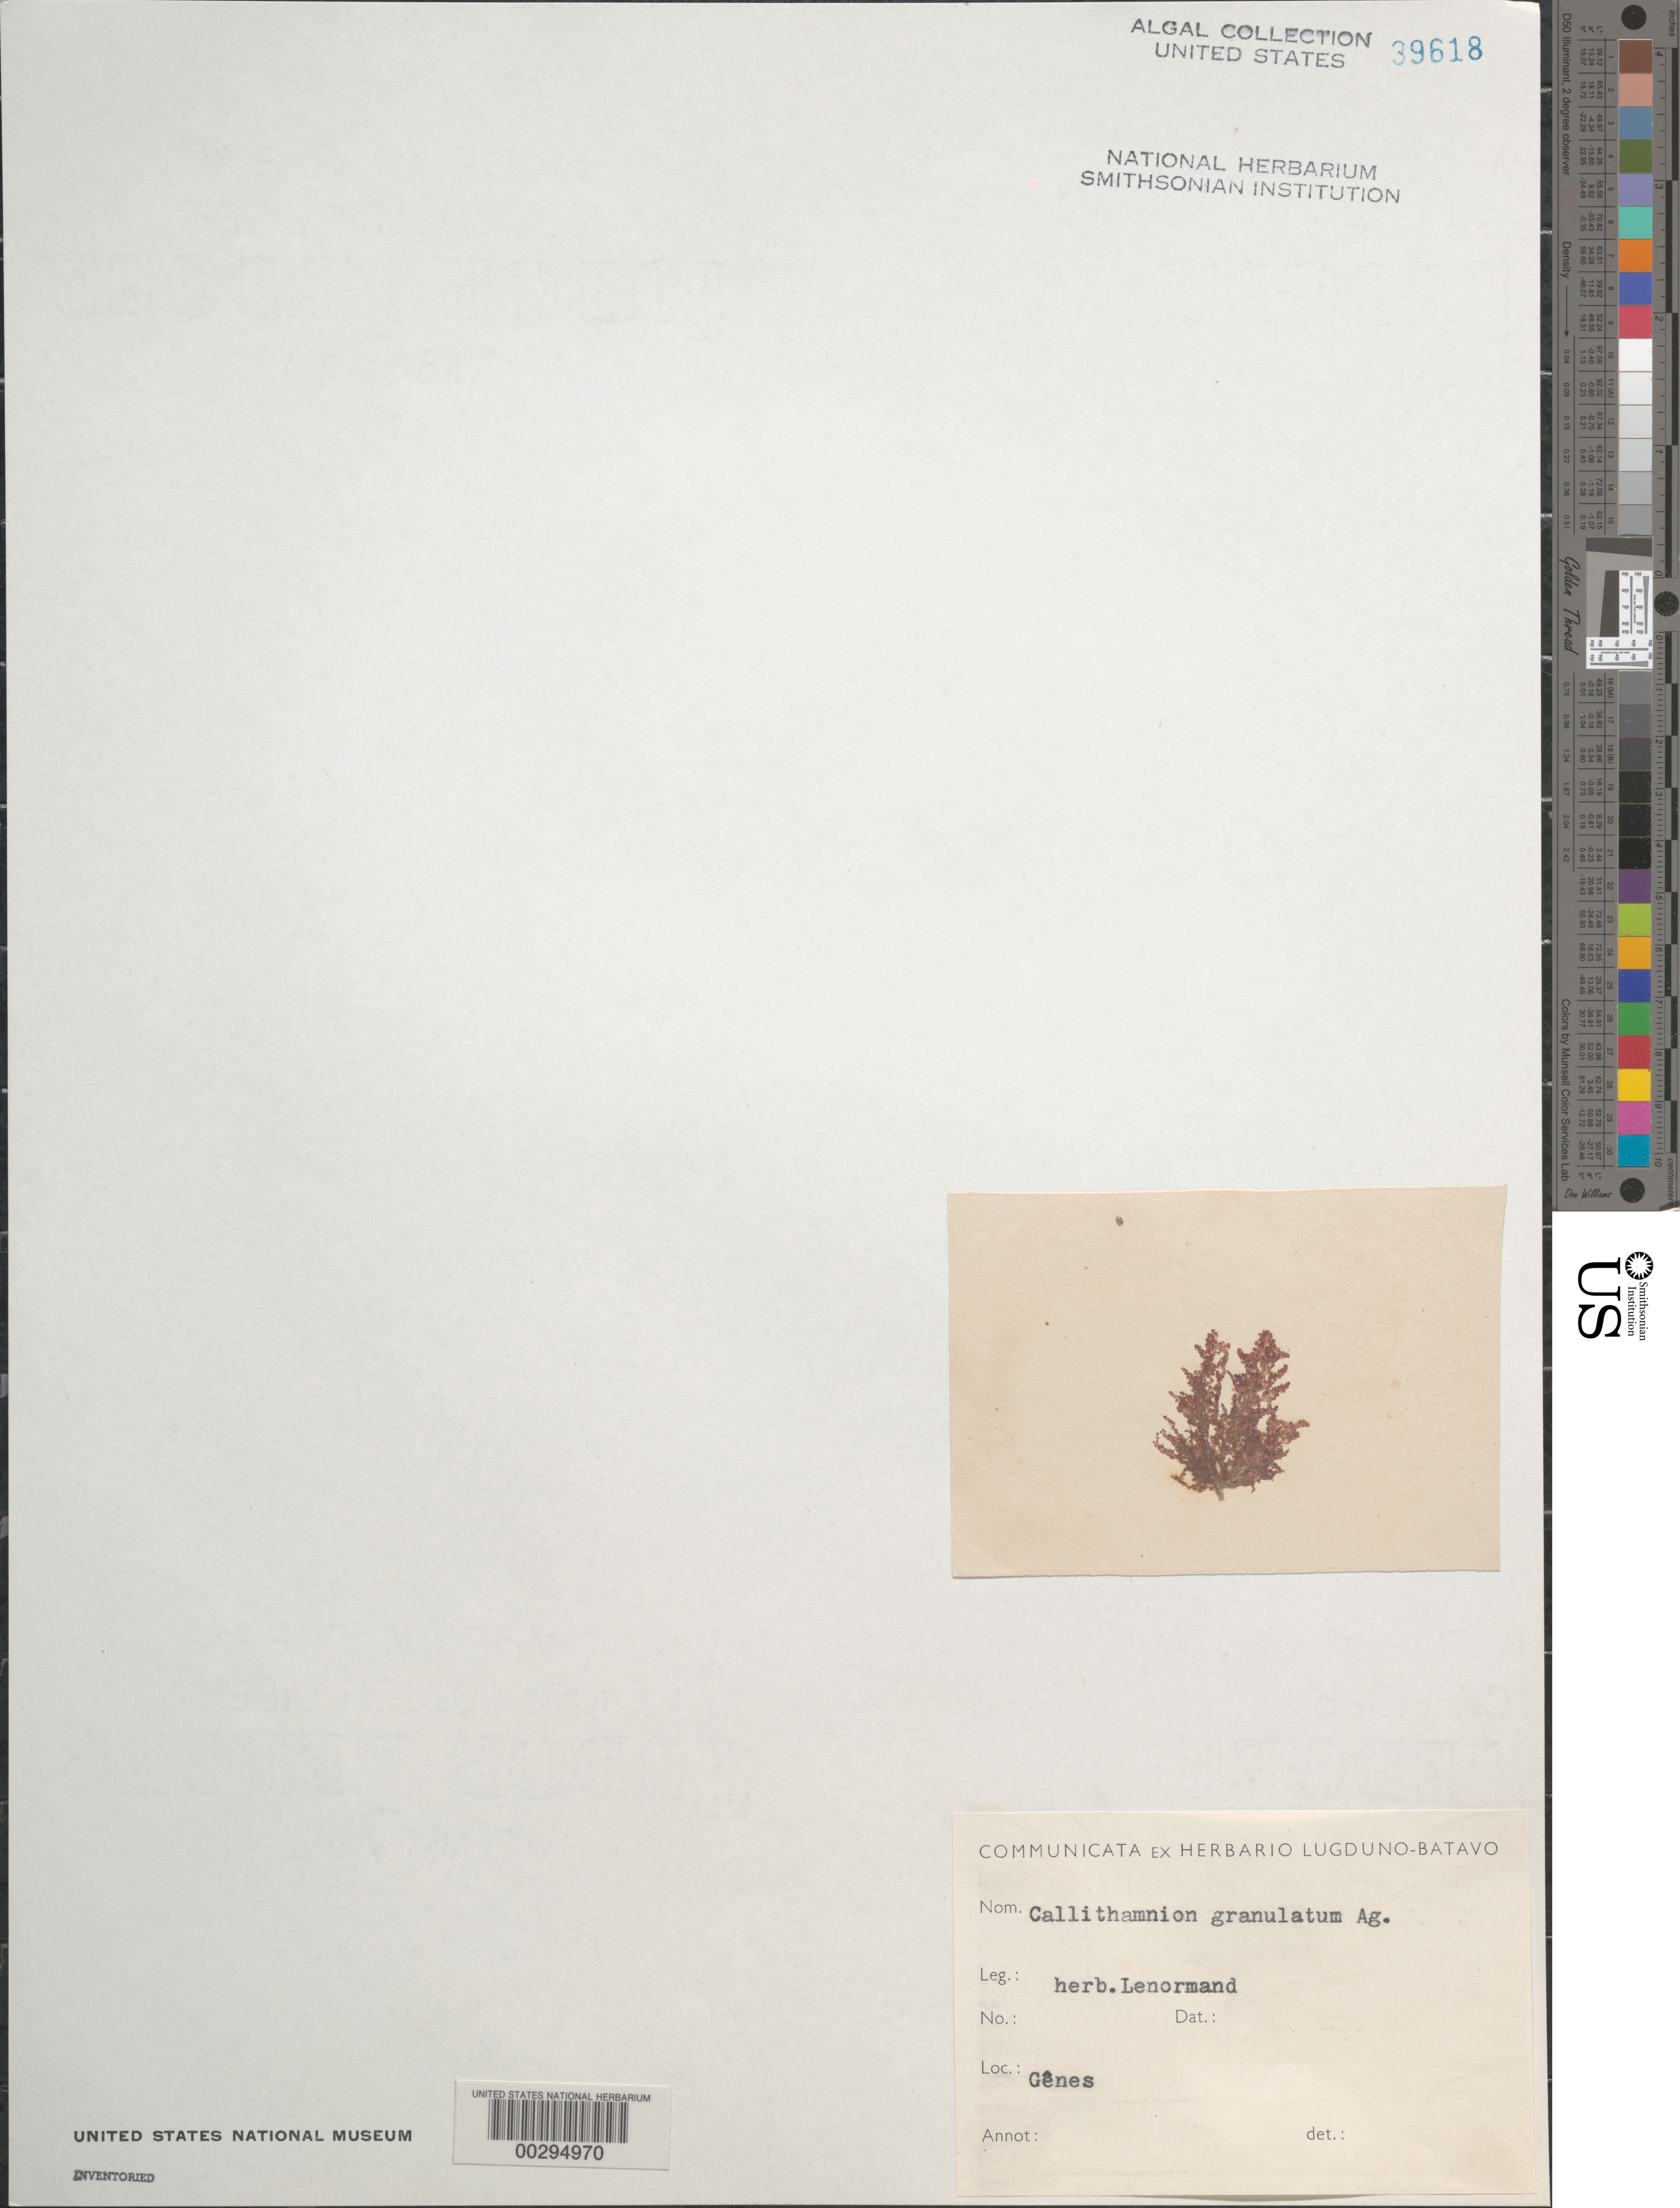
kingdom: Plantae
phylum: Rhodophyta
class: Florideophyceae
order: Ceramiales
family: Callithamniaceae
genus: Callithamnion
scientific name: Callithamnion granulatum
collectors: S. Lenormand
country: Belgium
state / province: Wallonia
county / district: Luxembourg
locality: Genes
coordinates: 50.183333, 5.483333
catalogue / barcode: US 39618